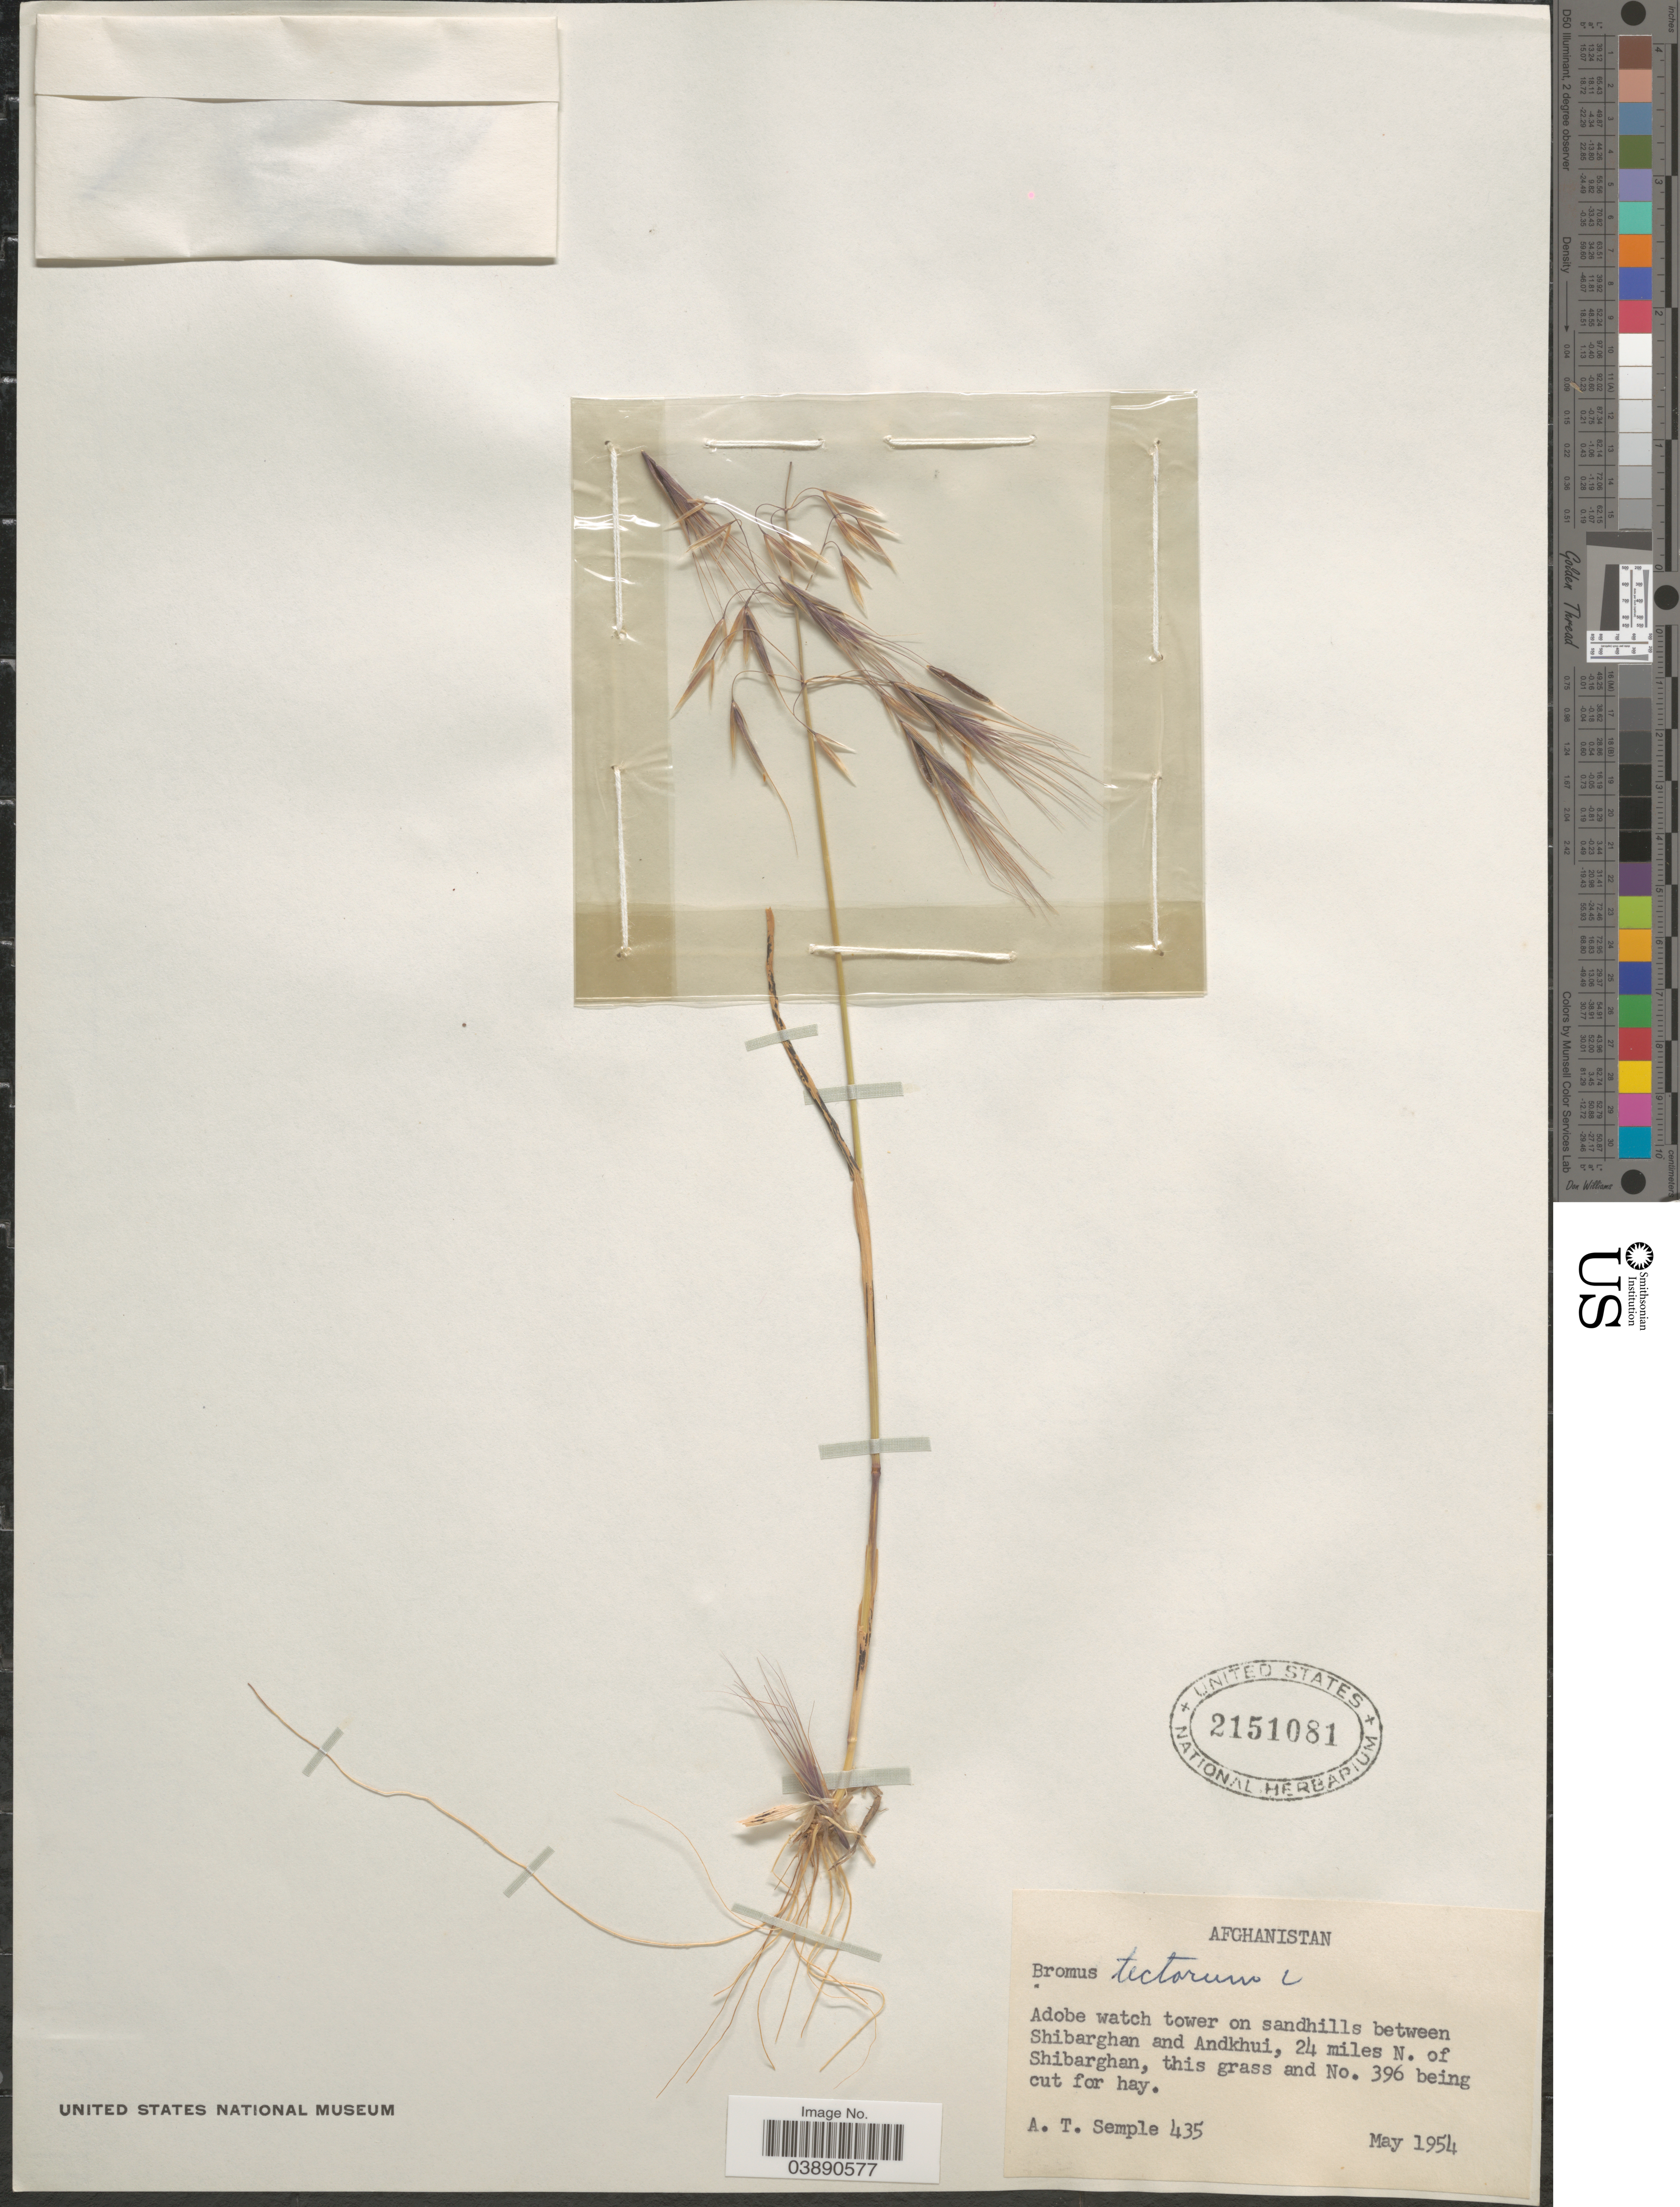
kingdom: Plantae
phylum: Tracheophyta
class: Liliopsida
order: Poales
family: Poaceae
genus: Bromus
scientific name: Bromus tectorum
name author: L.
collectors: A. Semple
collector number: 435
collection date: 1954-05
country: Afghanistan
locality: Adobe watch tower on sandhills between Shibarghan and Andkhui, 24 miles N. of Shibarghan.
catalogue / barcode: US 2151081